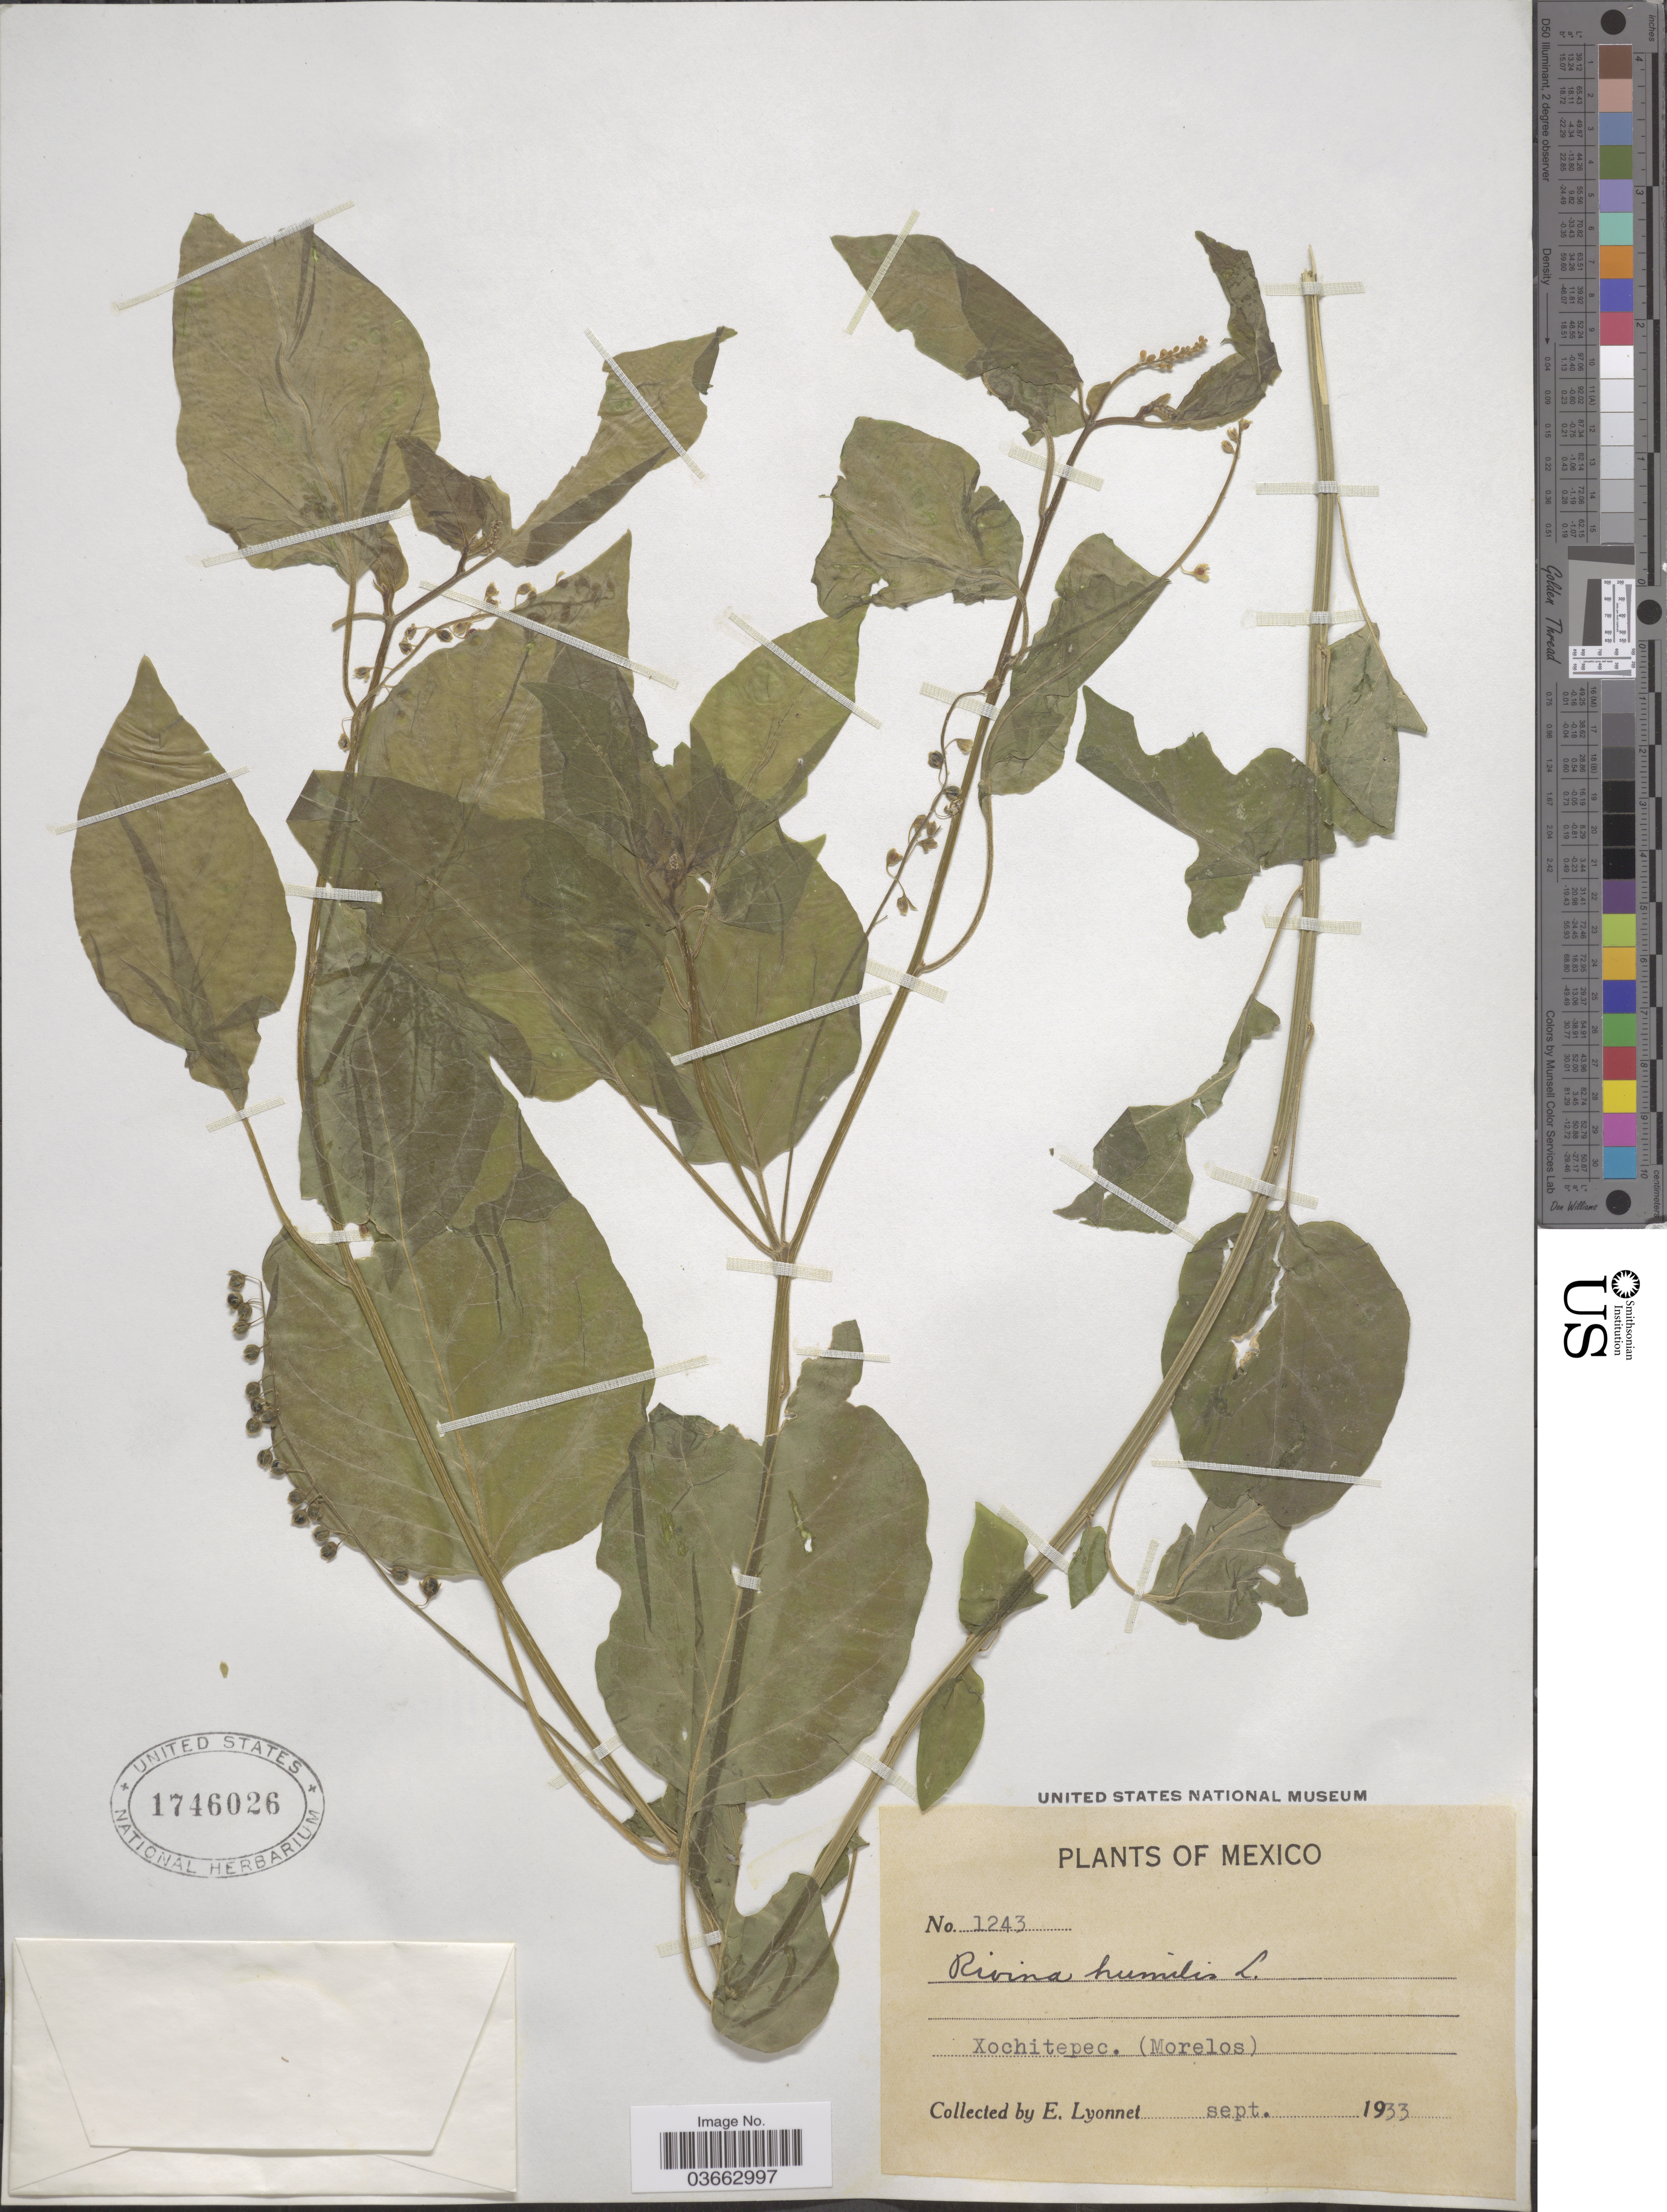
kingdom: Plantae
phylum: Tracheophyta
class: Magnoliopsida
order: Caryophyllales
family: Phytolaccaceae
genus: Rivina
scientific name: Rivina humilis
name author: L.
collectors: E. Lyonnet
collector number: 1243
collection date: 1933-09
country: Mexico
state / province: Morelos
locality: Xochitepec.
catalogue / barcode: US 1746026